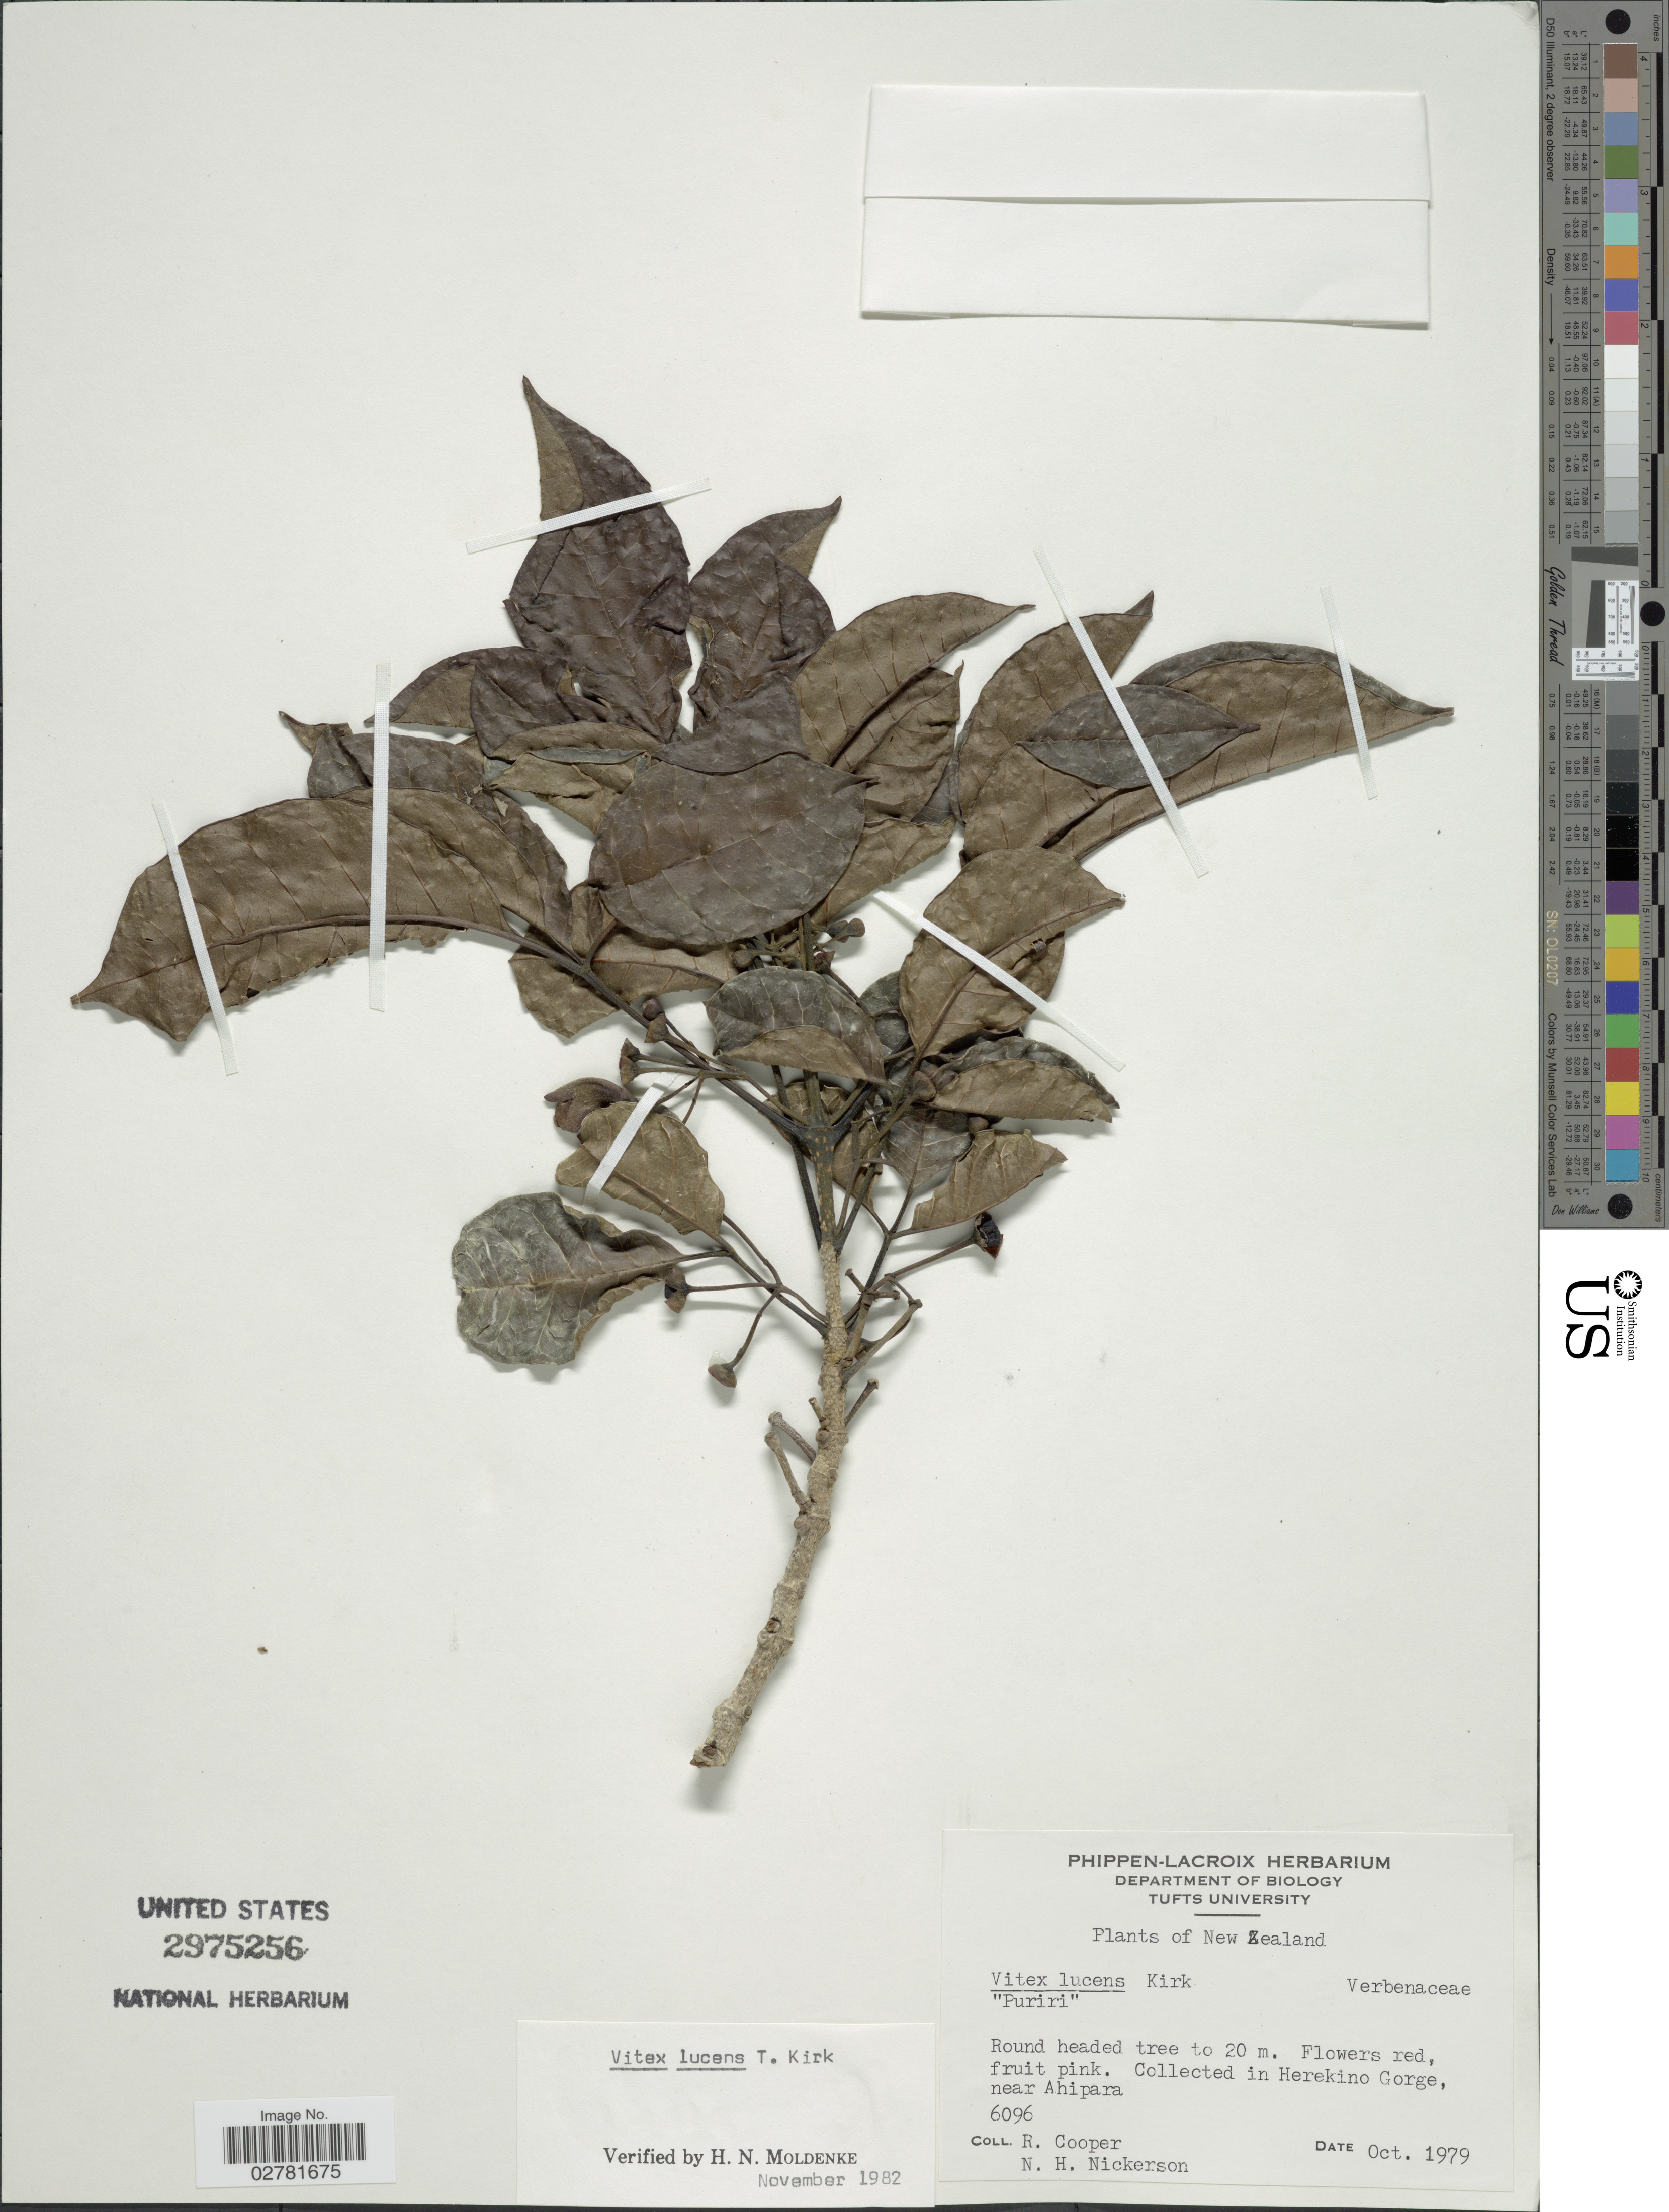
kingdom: Plantae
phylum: Tracheophyta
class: Magnoliopsida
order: Lamiales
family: Lamiaceae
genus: Vitex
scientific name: Vitex lucens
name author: Kirk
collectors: R. Cooper & N. Nickerson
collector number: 6096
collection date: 1979-10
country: New Zealand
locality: Herekino Gorge, near Ahipara.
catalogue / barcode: US 2975256